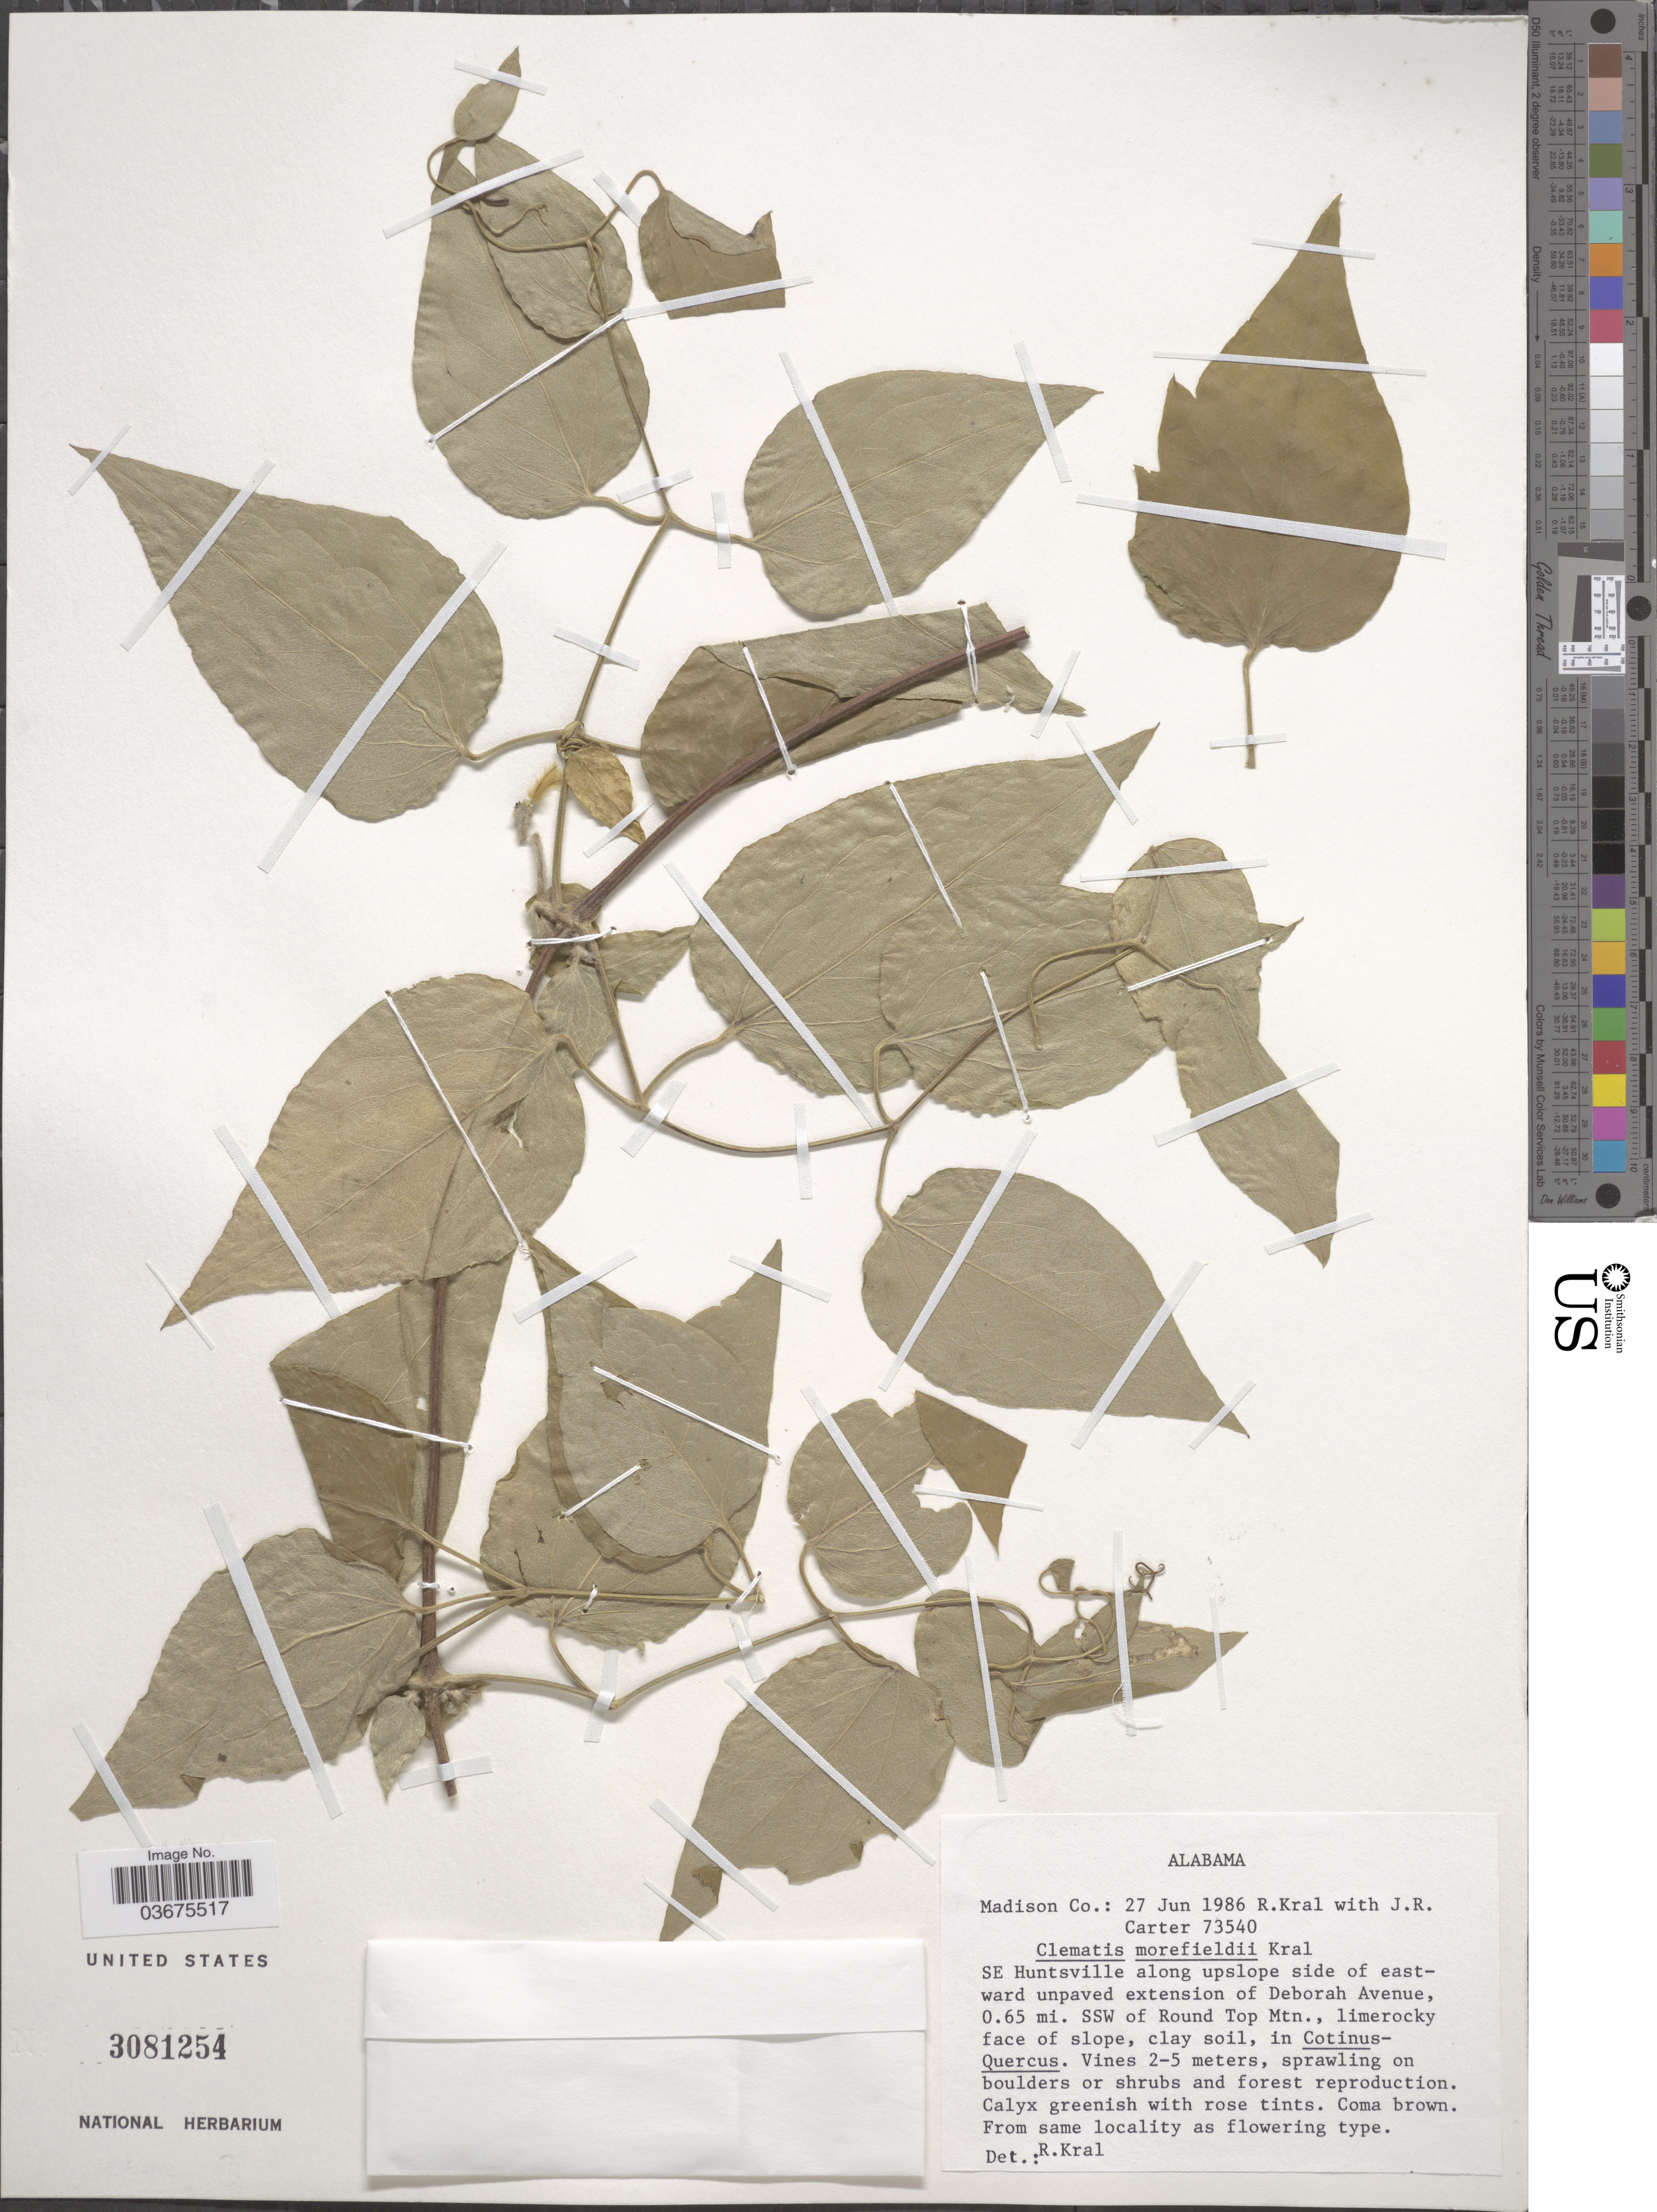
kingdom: Plantae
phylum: Tracheophyta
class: Magnoliopsida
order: Ranunculales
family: Ranunculaceae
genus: Clematis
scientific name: Clematis morefieldii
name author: Kral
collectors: R. Kral & R. Carter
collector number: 73540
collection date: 1986-06-27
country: United States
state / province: Alabama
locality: Madison Co. SE Huntsville along upslope side of eastward unpaved extension of Deborah Avenue, 0.65 mi. SSW of Round Top Mtn.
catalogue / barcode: US 3081254